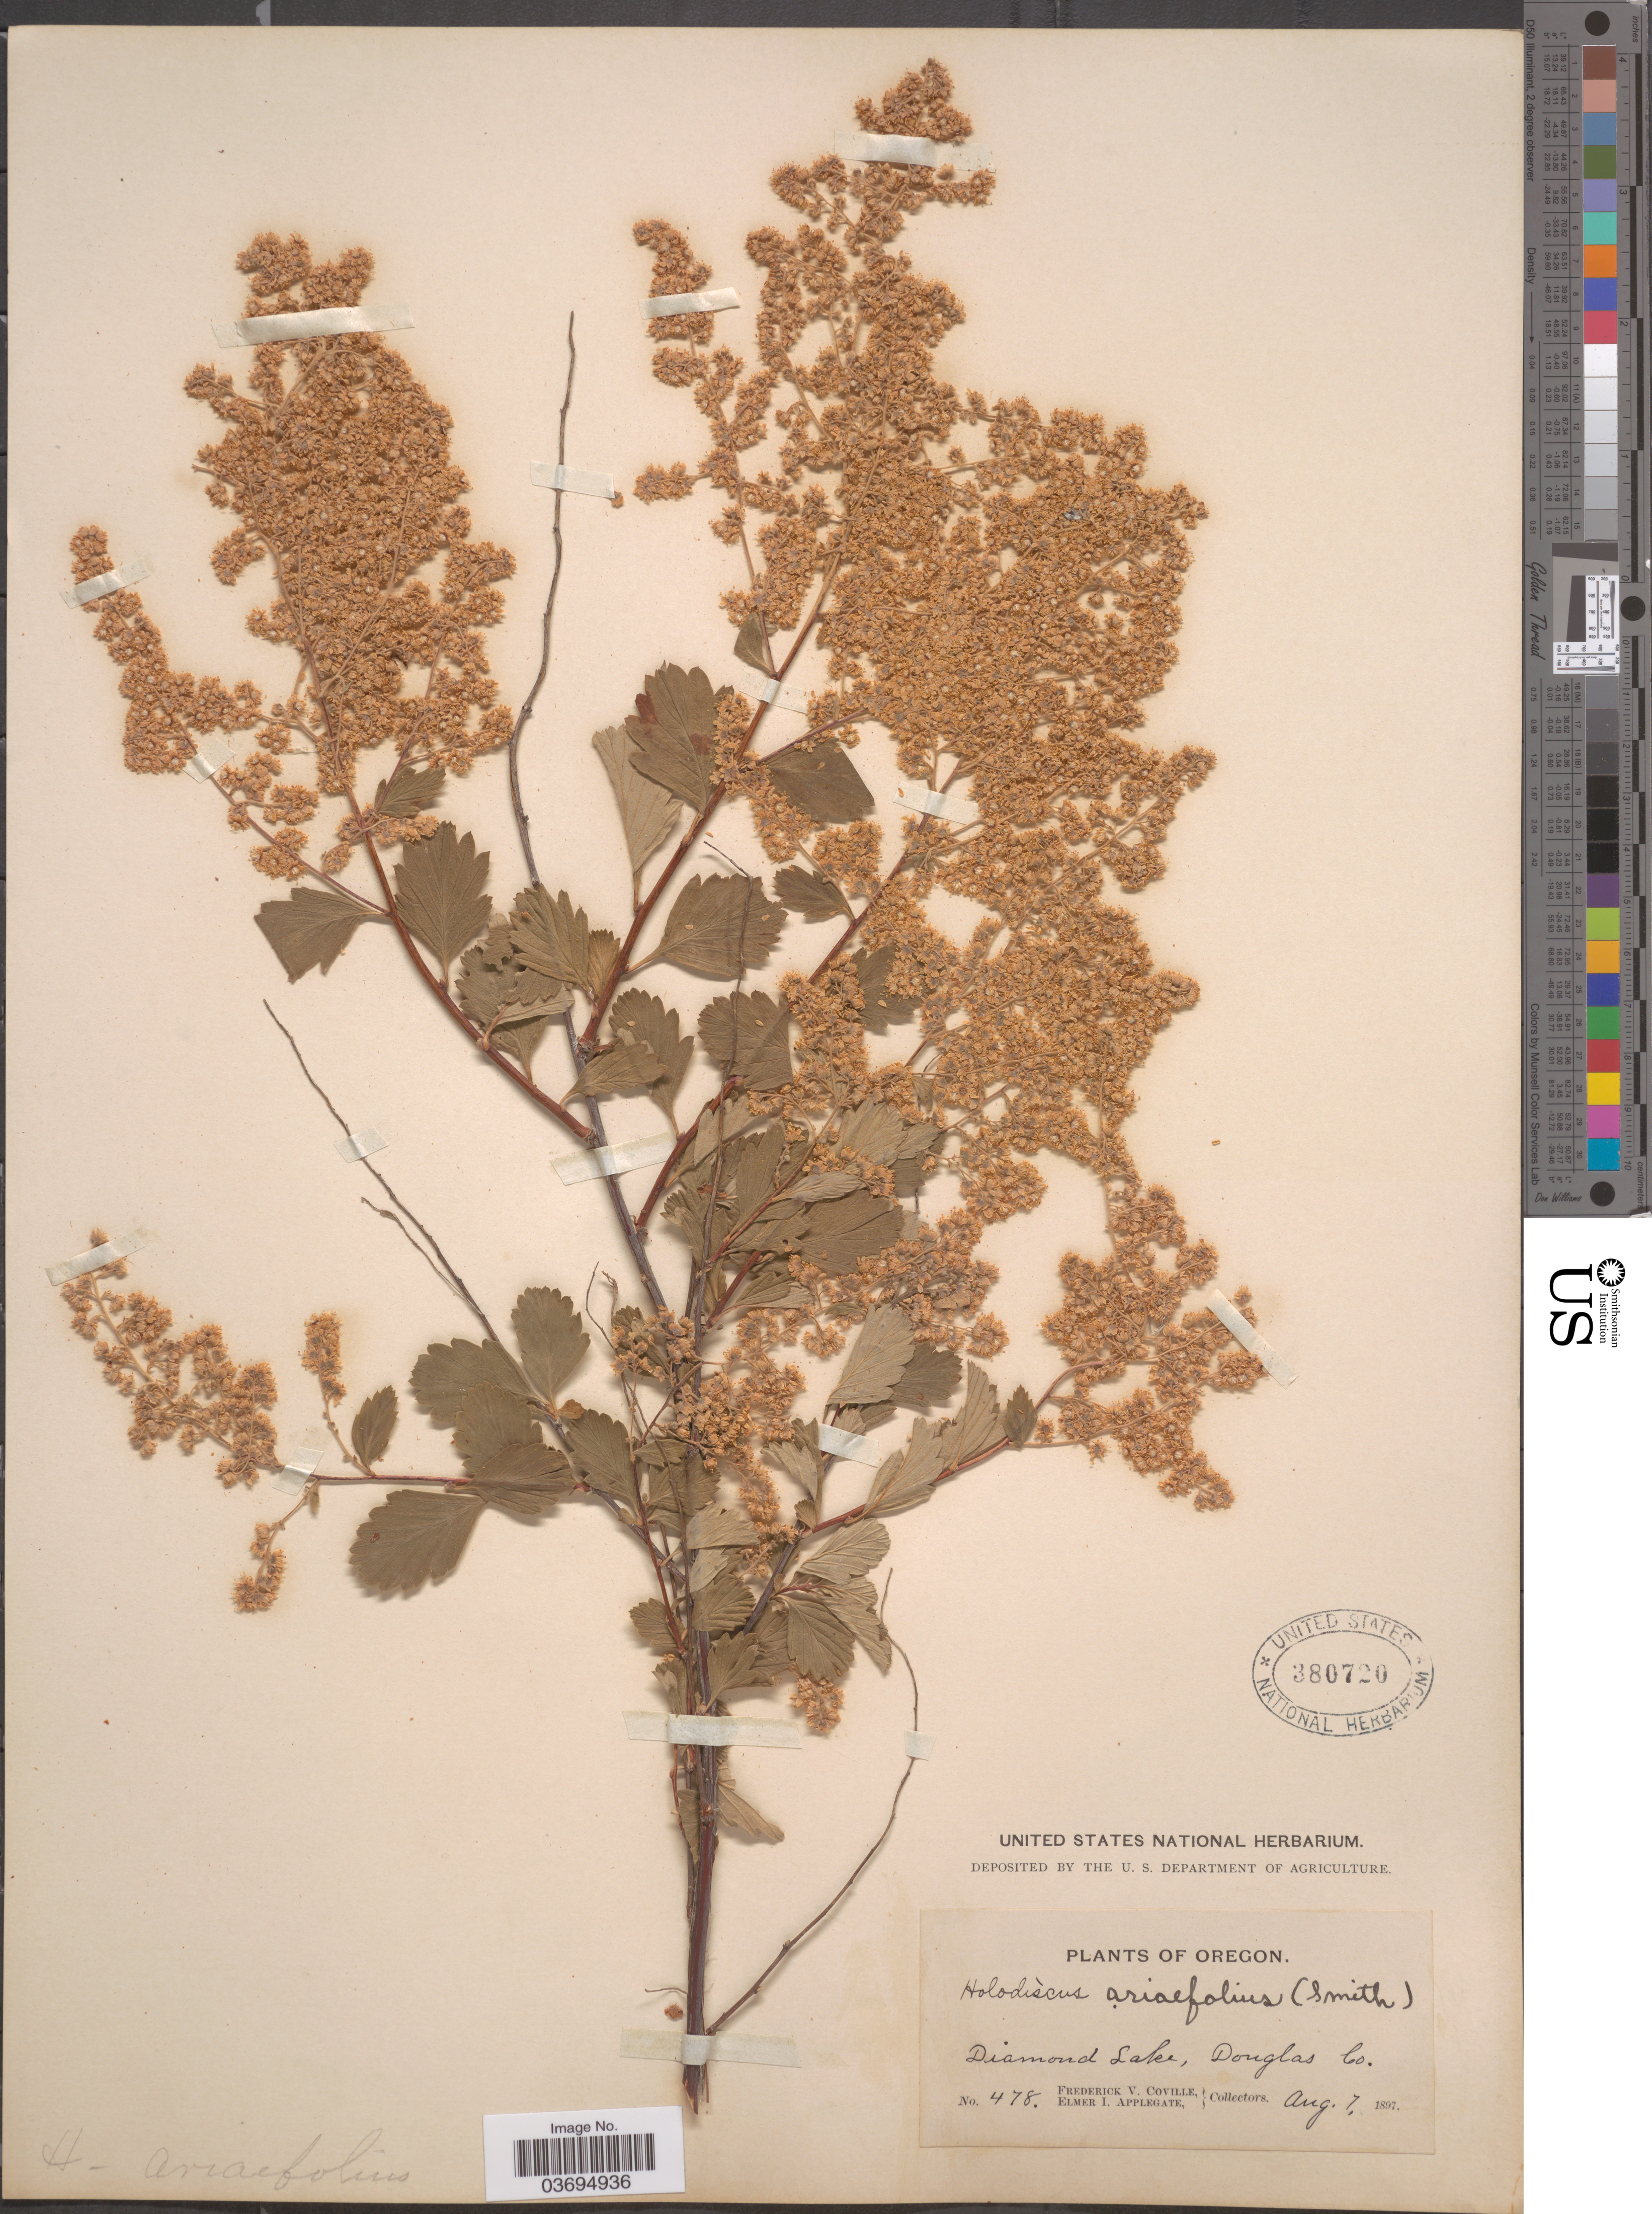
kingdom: Plantae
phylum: Tracheophyta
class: Magnoliopsida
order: Rosales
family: Rosaceae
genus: Holodiscus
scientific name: Holodiscus discolor var. discolor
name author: (Pursh) Maxim.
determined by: Strong, Mark T., (BOT), Smithsonian Institution - National Museum of Natural History (UNITED STATES)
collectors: F. V. Coville & E. I. Applegate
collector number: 478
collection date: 1897-08-07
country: United States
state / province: Oregon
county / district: Douglas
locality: Diamond Lake, Douglas Co.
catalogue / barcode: US 380720